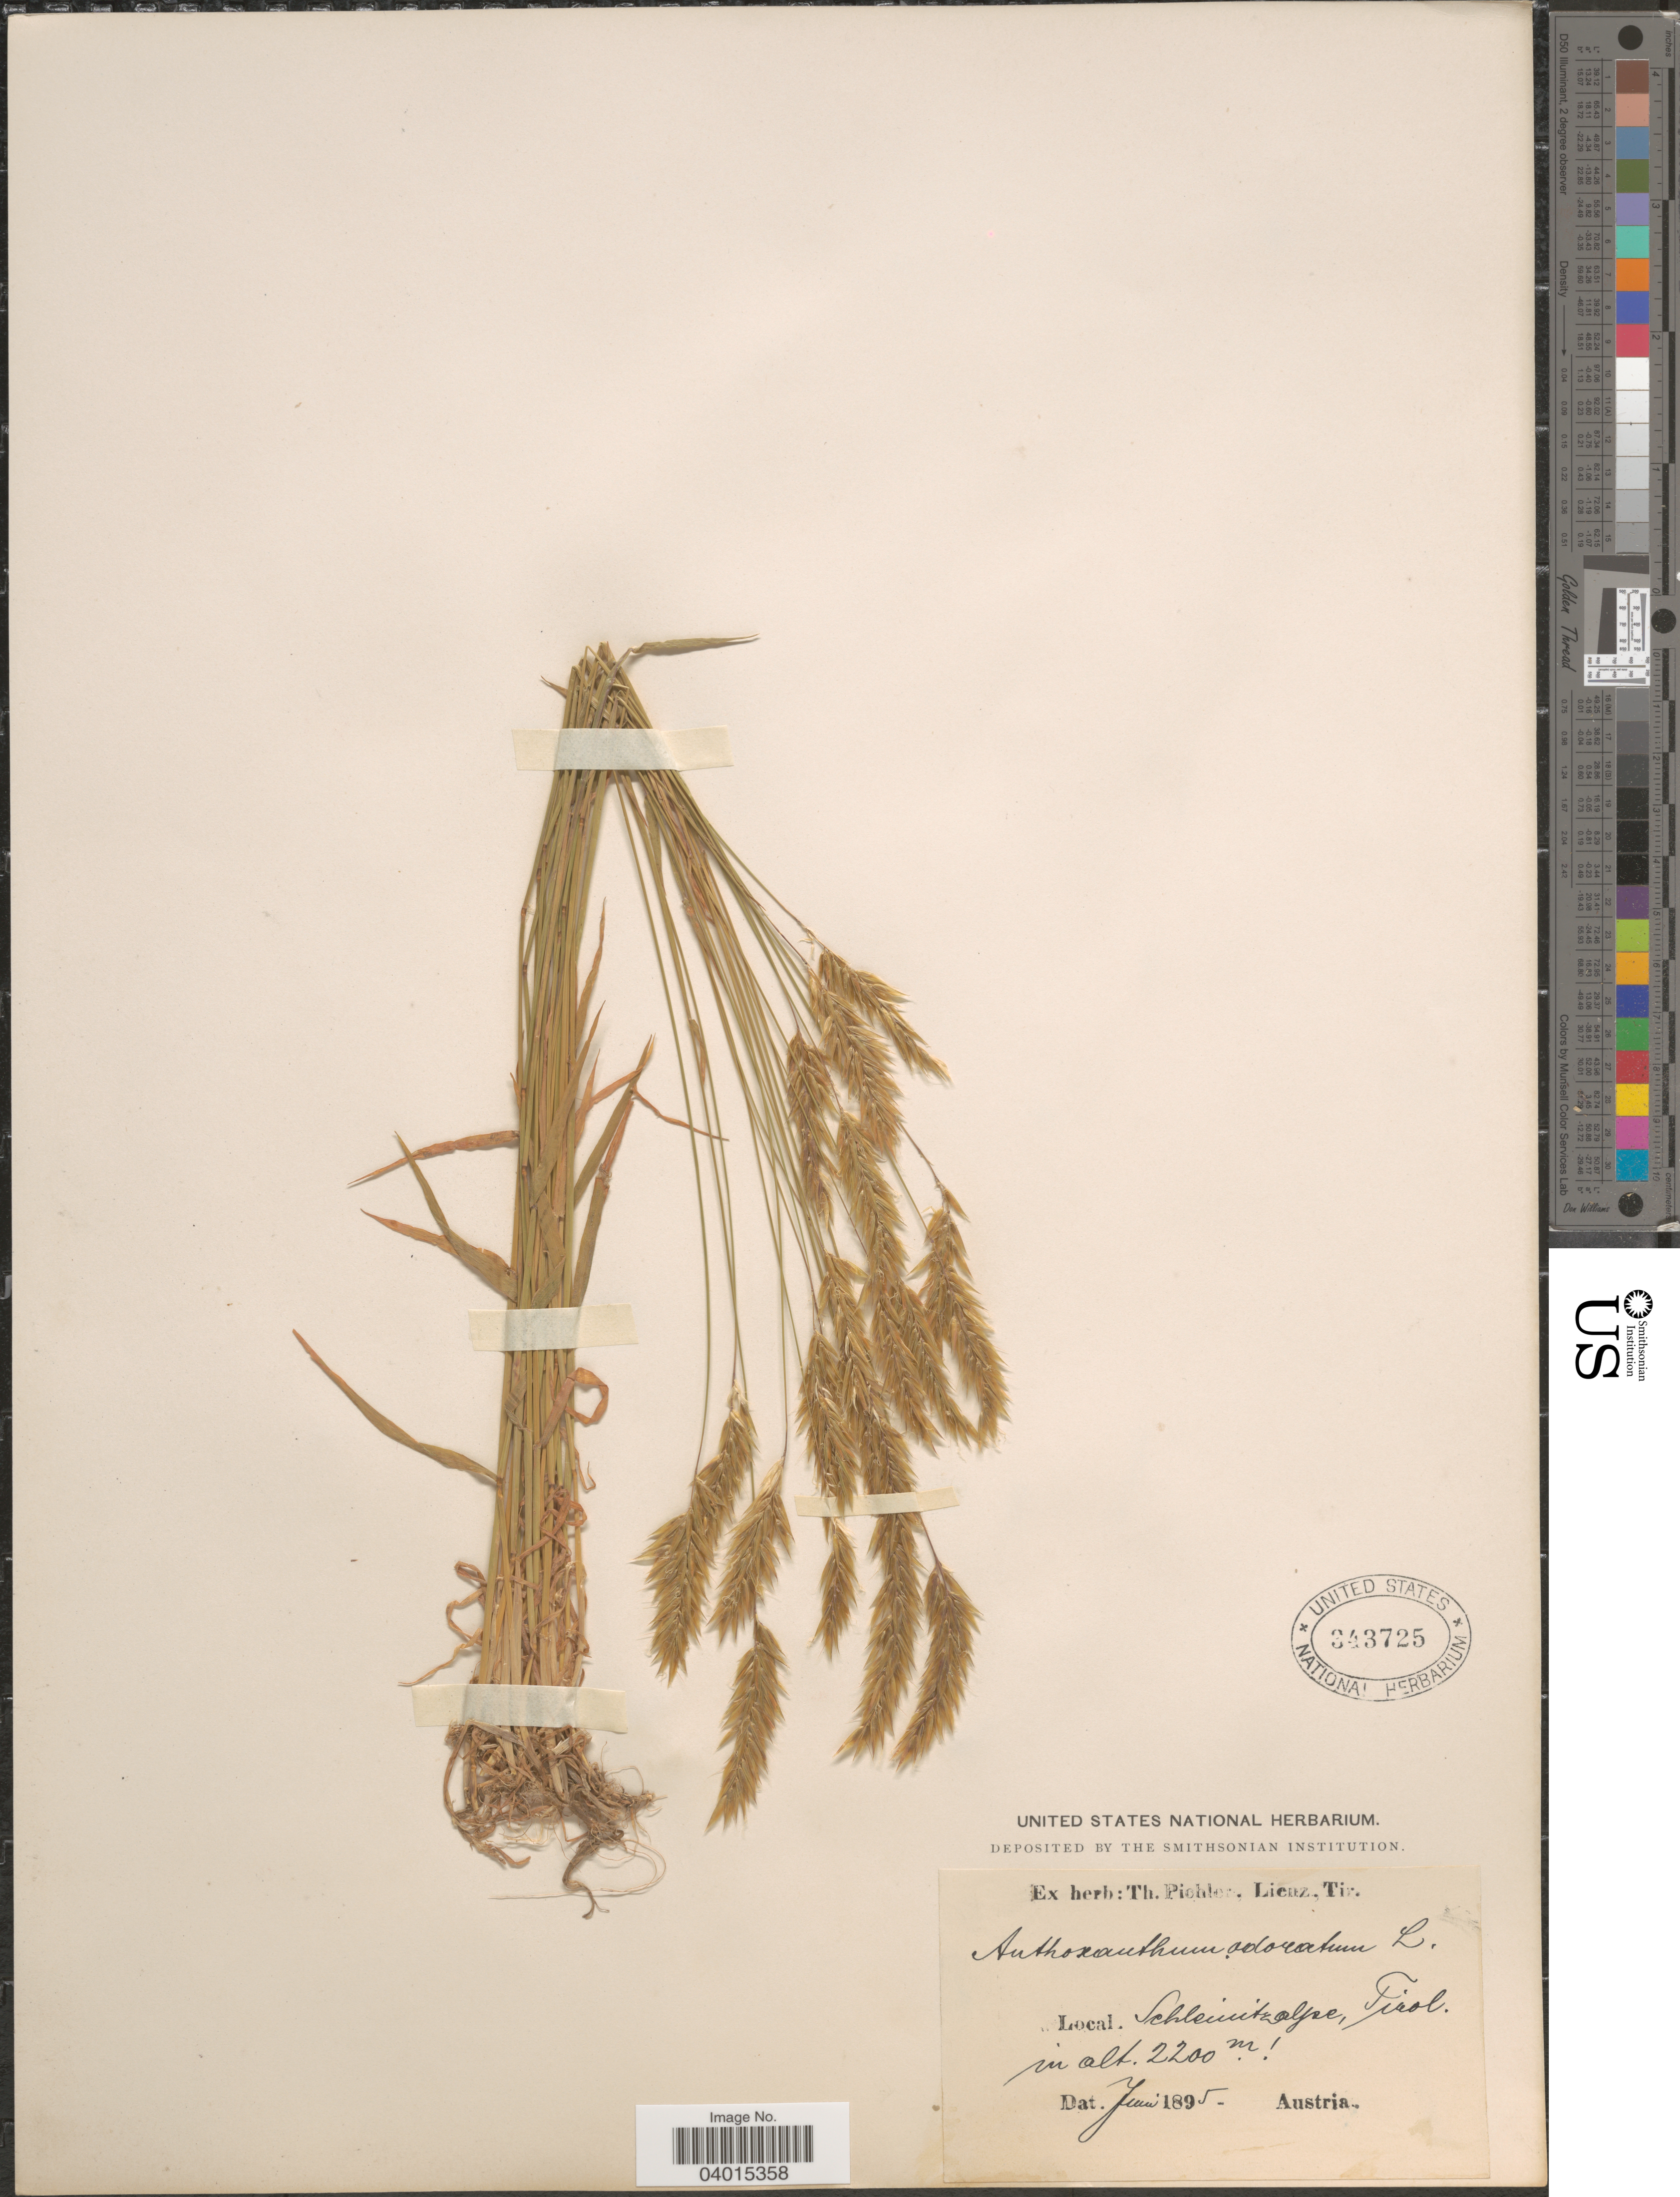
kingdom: Plantae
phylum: Tracheophyta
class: Liliopsida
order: Poales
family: Poaceae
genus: Anthoxanthum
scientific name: Anthoxanthum odoratum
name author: L.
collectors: ex herb. T. Pichler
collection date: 1895-06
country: Austria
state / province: Tirol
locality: Schleinitzalpe.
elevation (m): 2200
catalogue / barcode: US 343725